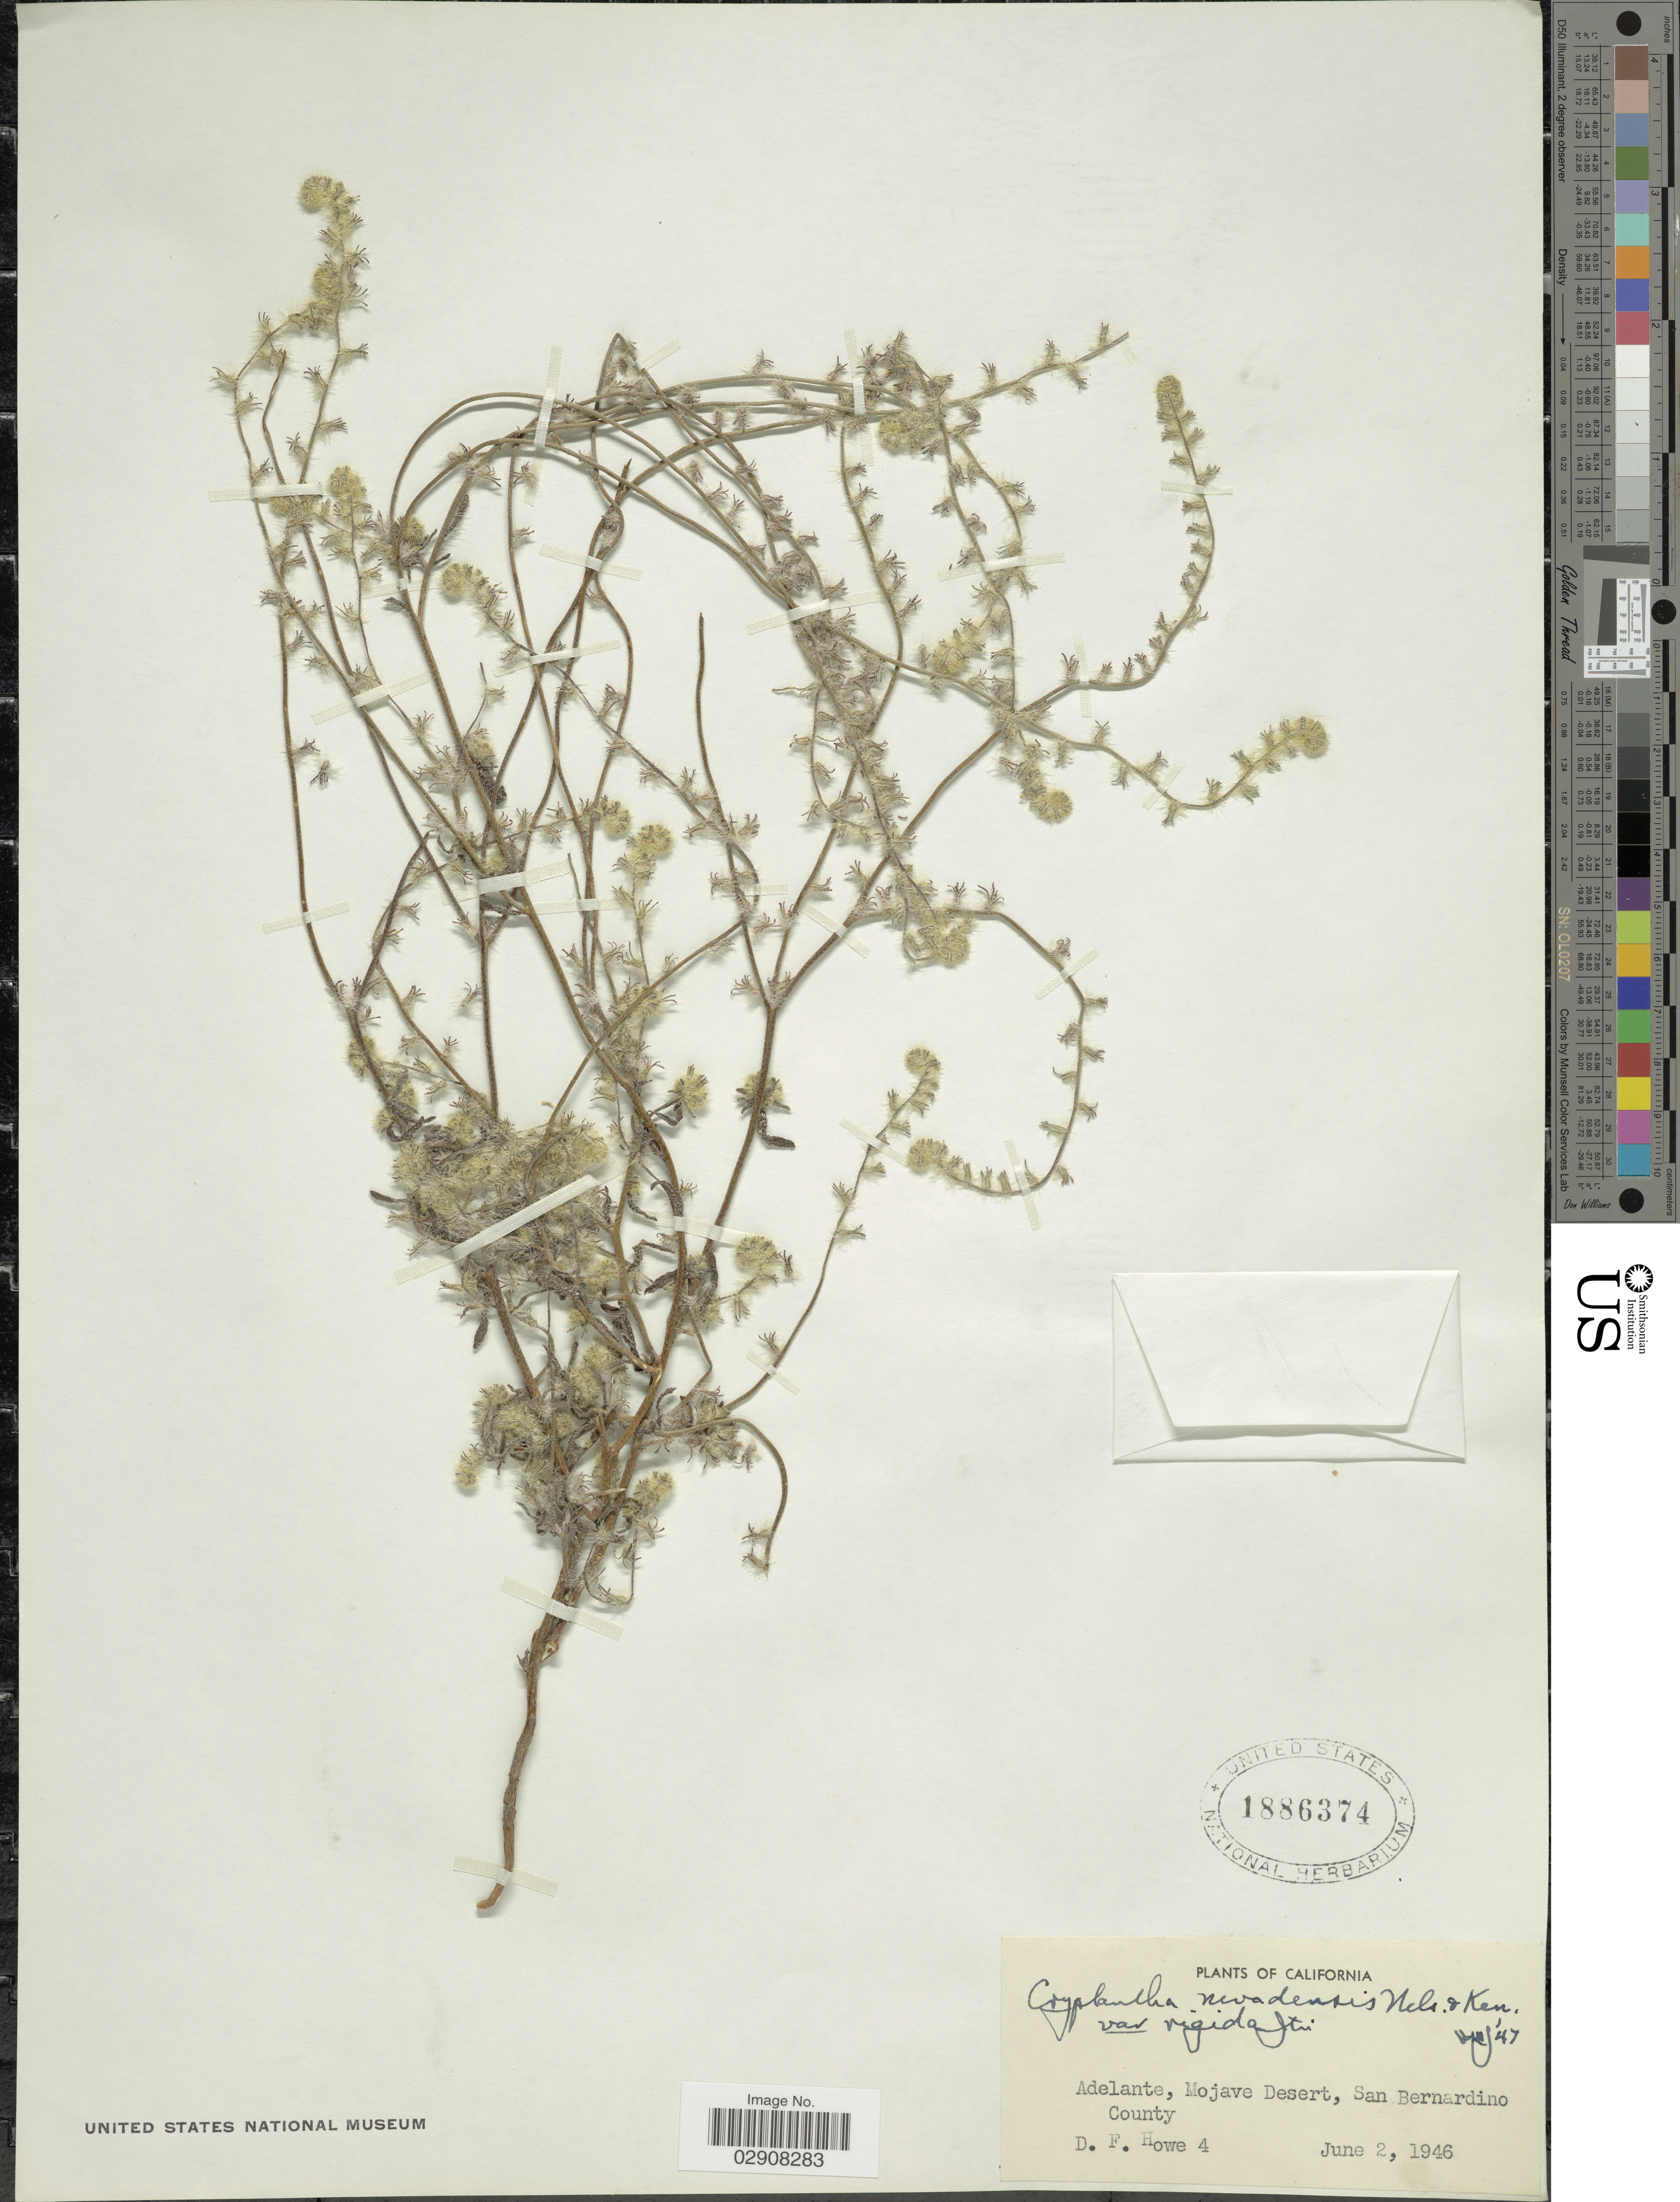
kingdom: Plantae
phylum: Tracheophyta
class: Magnoliopsida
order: Boraginales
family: Boraginaceae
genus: Cryptantha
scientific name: Cryptantha nevadensis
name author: A. Nelson & P.B. Kenn.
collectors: D. Howe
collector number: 4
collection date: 1946-06-02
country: United States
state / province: California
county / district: San Bernardino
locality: Adelante, Mojave Desert, San Bernardino County.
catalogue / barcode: US 1886374